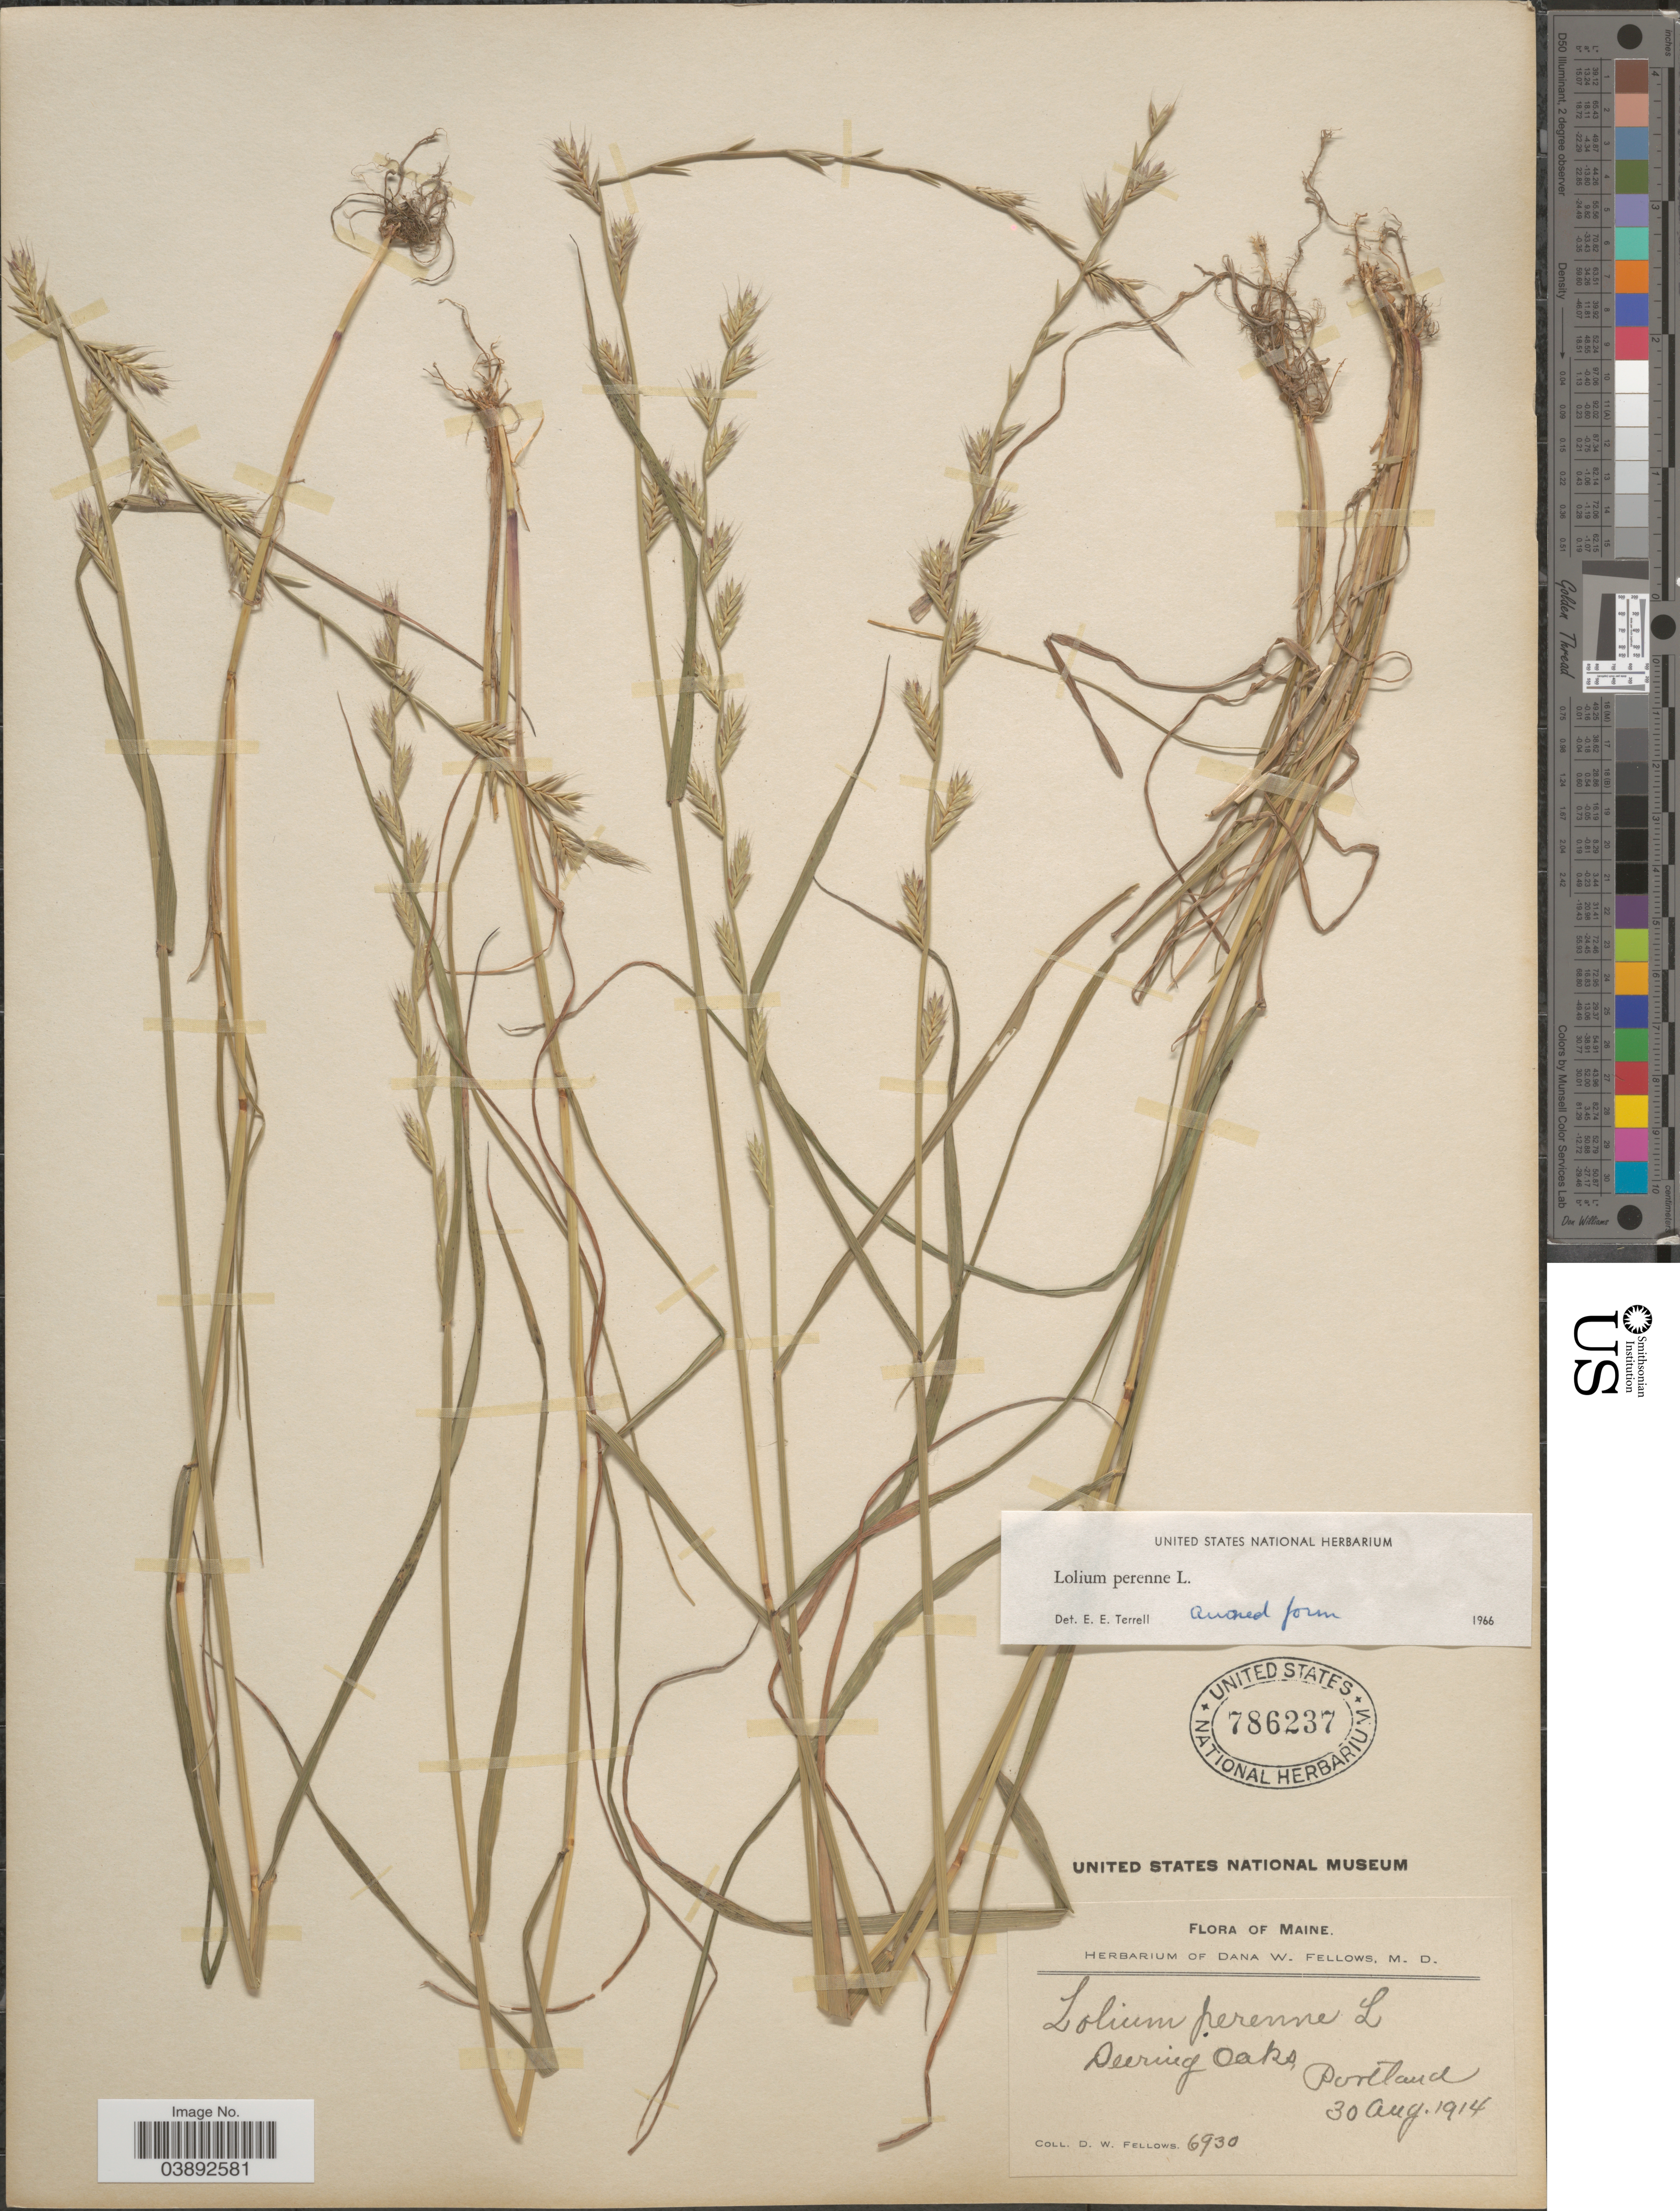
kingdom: Plantae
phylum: Tracheophyta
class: Liliopsida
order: Poales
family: Poaceae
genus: Lolium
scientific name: Lolium perenne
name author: L.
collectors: D. W. Fellows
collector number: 6930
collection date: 1914-08-30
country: United States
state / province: Maine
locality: Deering Oaks, Portland.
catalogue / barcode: US 786237